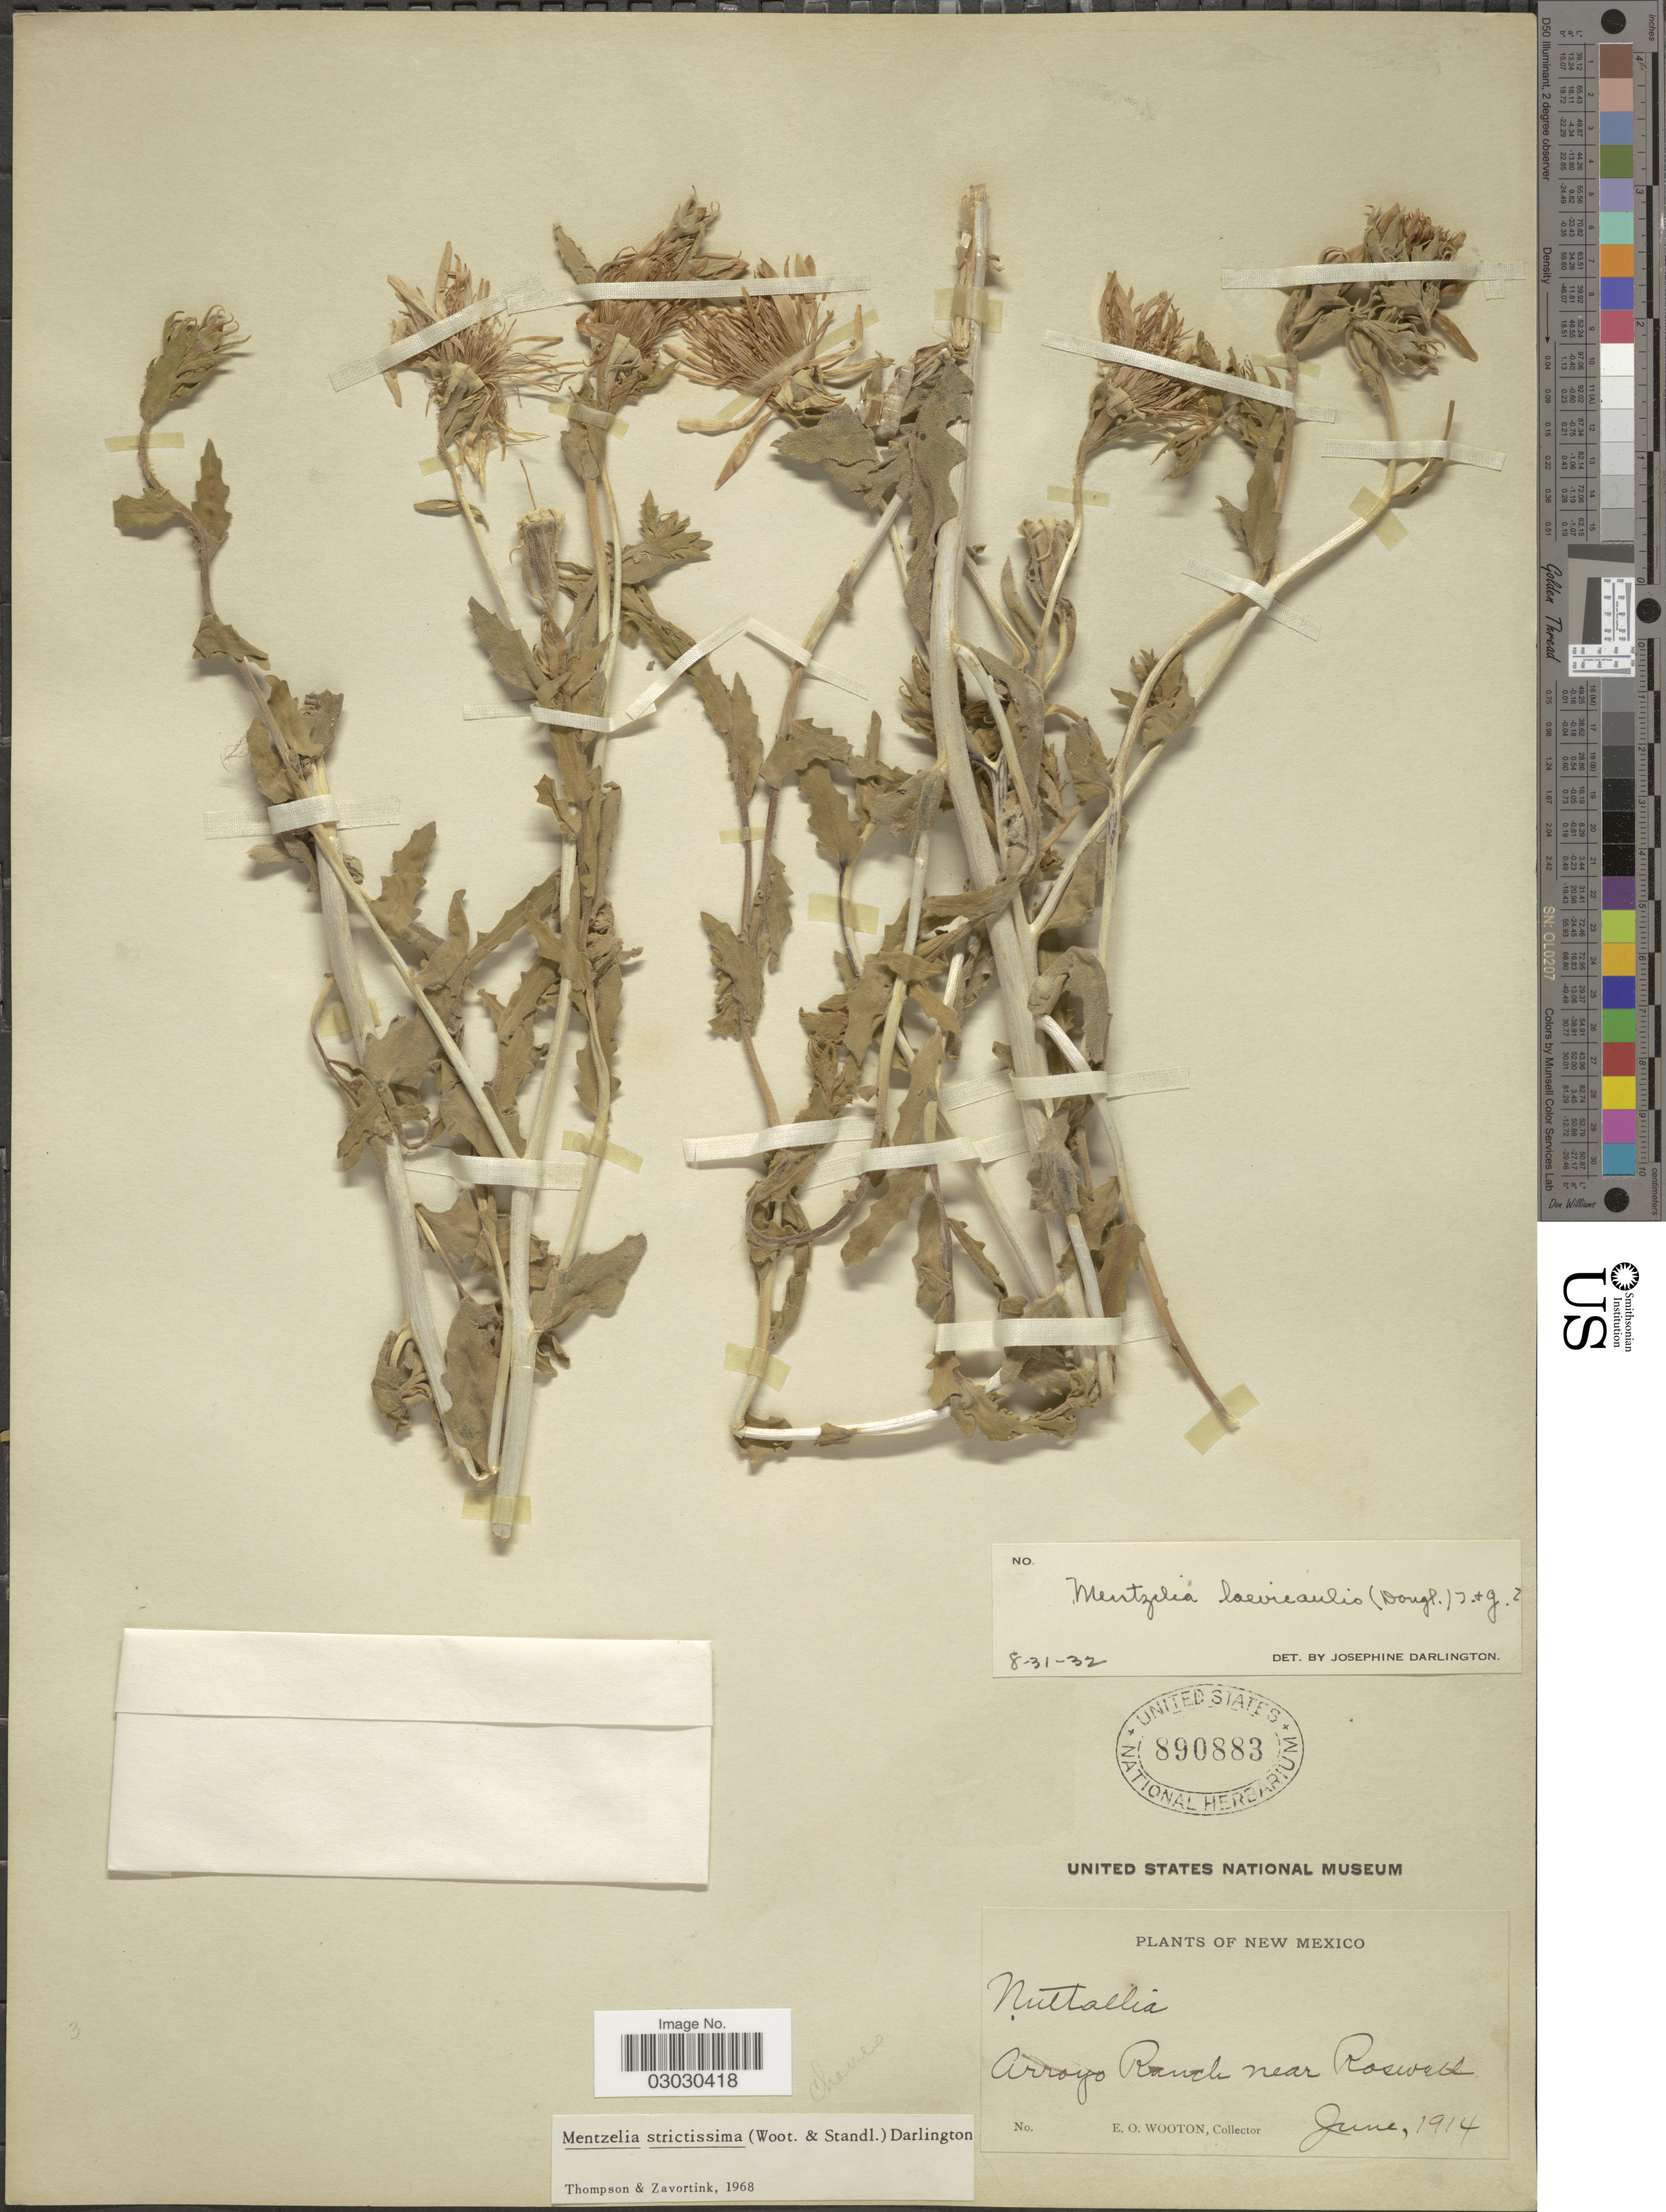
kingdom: Plantae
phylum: Tracheophyta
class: Magnoliopsida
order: Cornales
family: Loasaceae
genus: Mentzelia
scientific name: Mentzelia strictissima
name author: (Wooton & Standl.) J. Darl.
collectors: E. O. Wooton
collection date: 1914-06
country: United States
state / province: New Mexico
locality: Arroyo Ranch near Roswell.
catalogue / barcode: US 890883